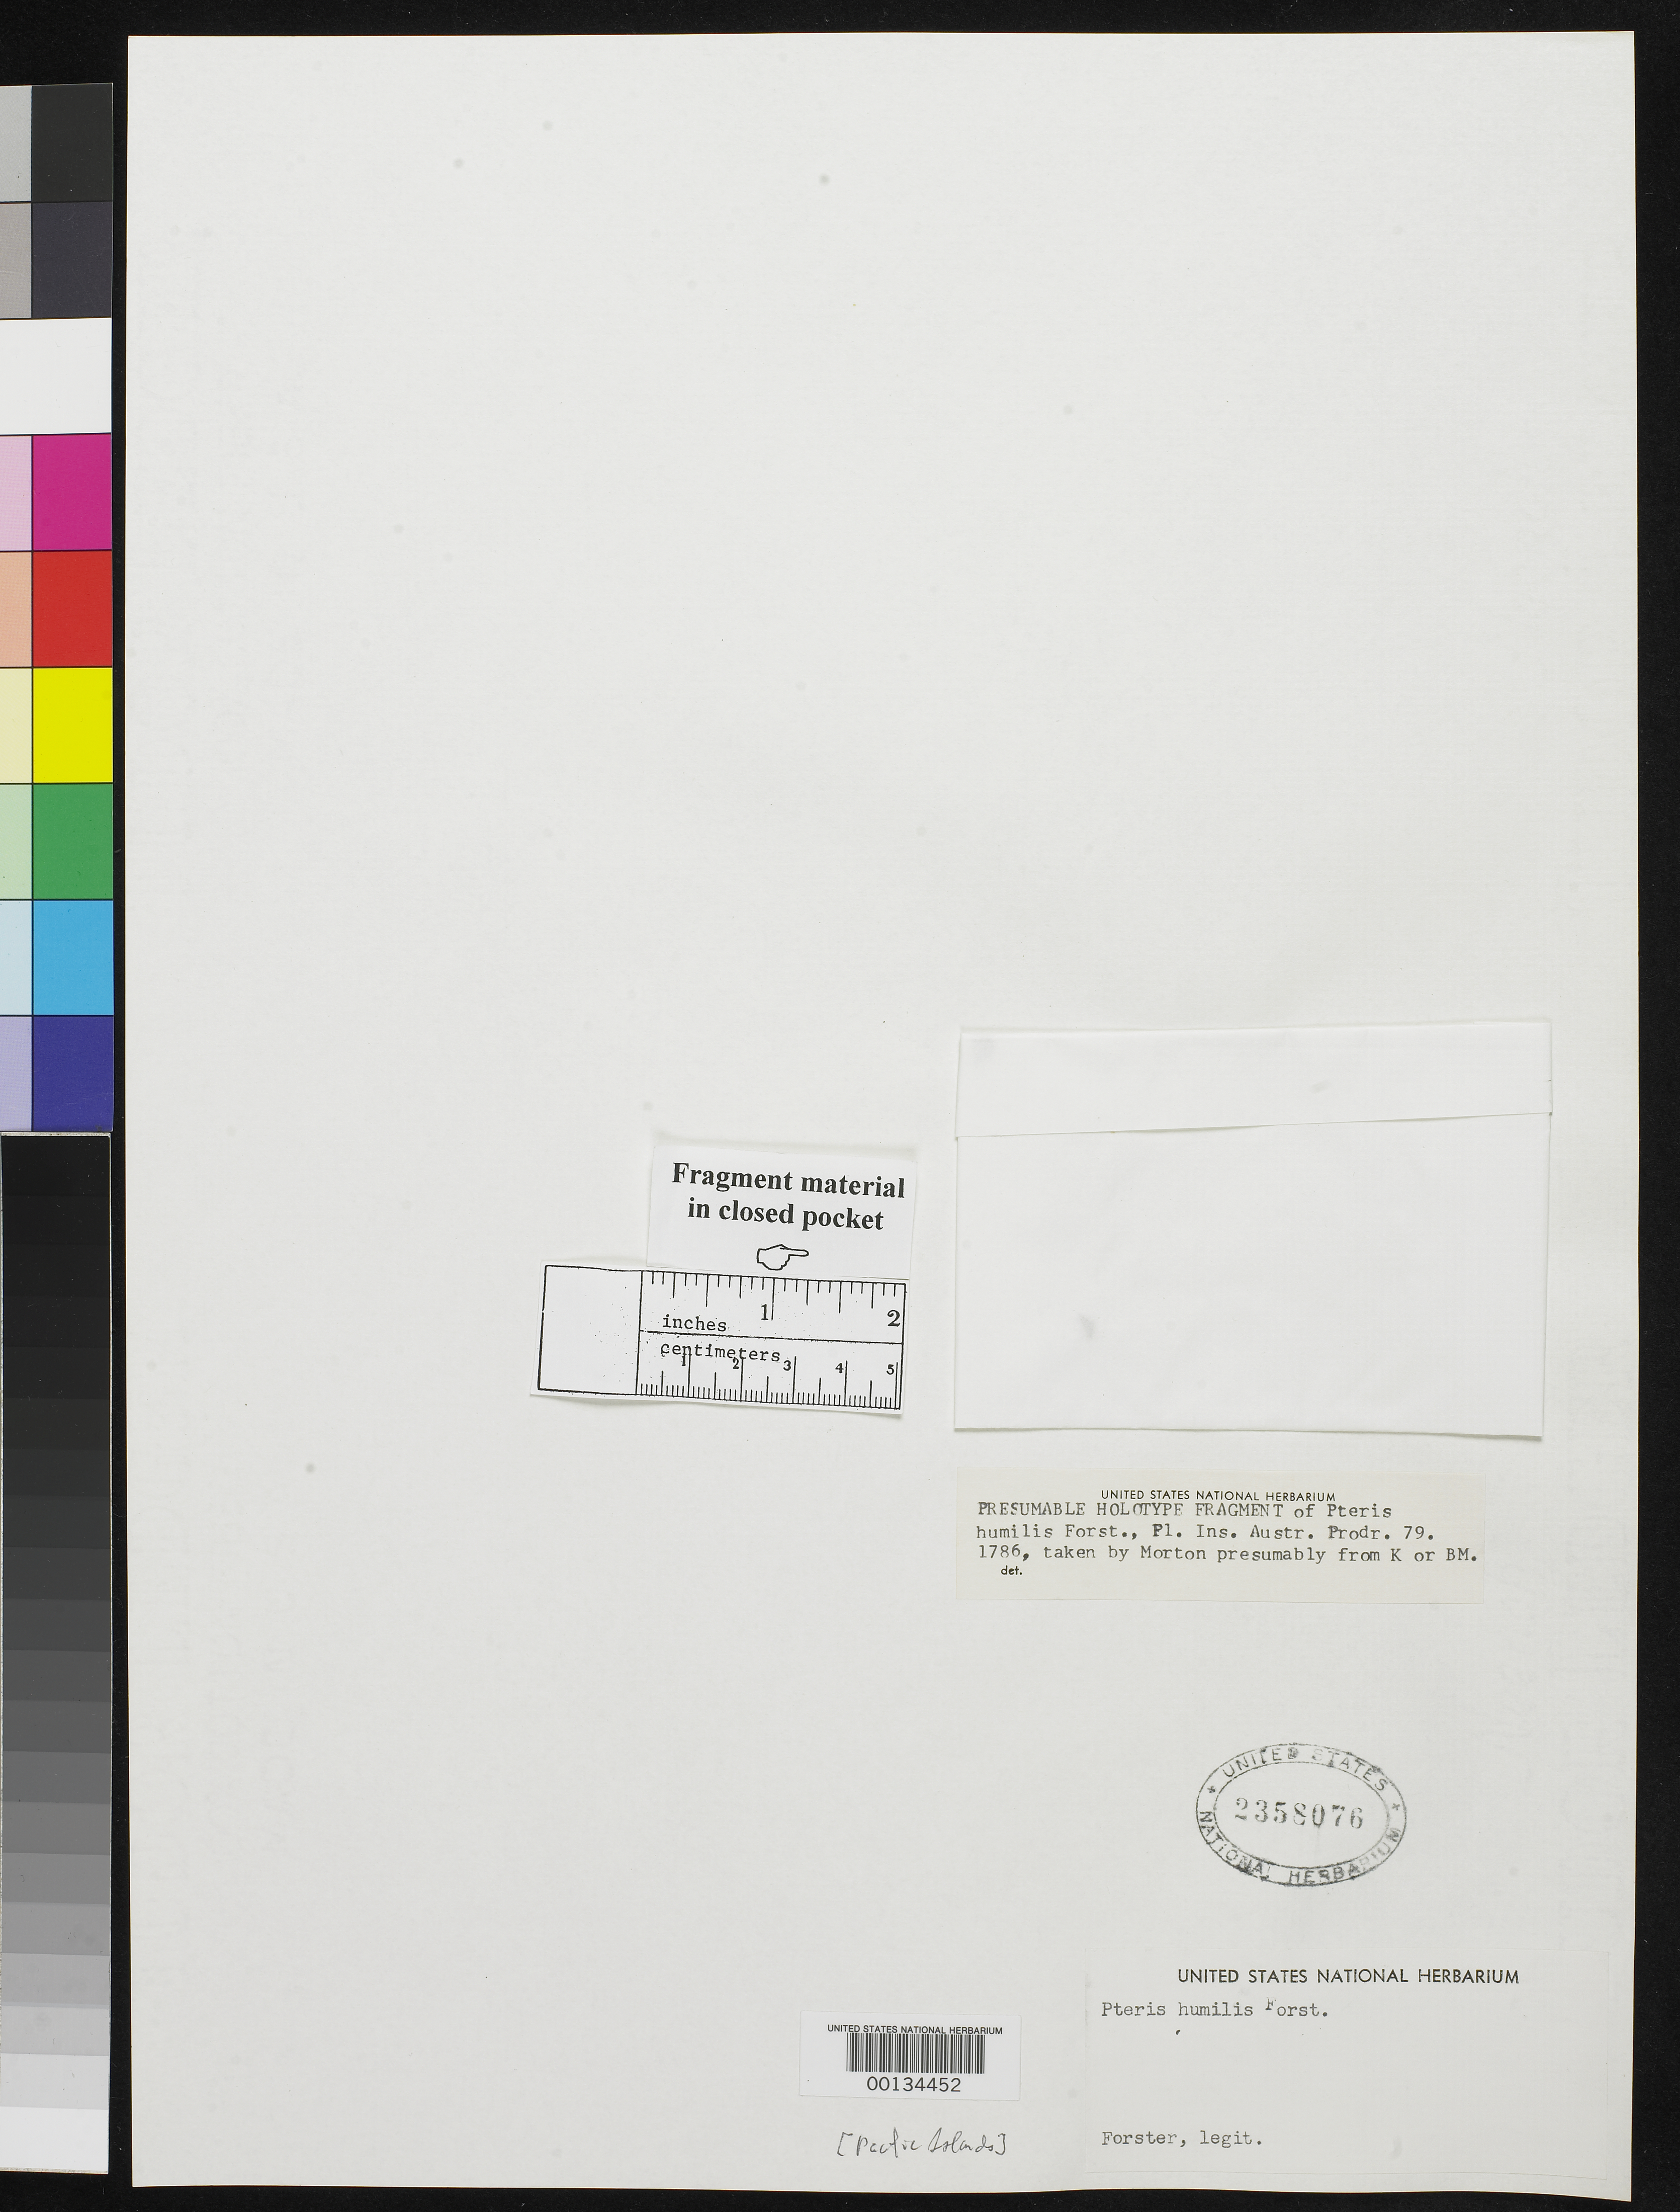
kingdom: Plantae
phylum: Tracheophyta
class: Polypodiopsida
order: Polypodiales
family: Pteridaceae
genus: Pteris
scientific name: Pteris humilis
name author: G. Forst.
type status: Isotype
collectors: J. G. A. Forster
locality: Pacific Islands. [no precise locality but described in Florulae Insularum Australium Prodromus]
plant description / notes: Fragmentary material of type specimen ex herb. unknown. As annotated, presumed holotype fragment, taken by Morton, presumably from K or BM.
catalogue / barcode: US 2358076